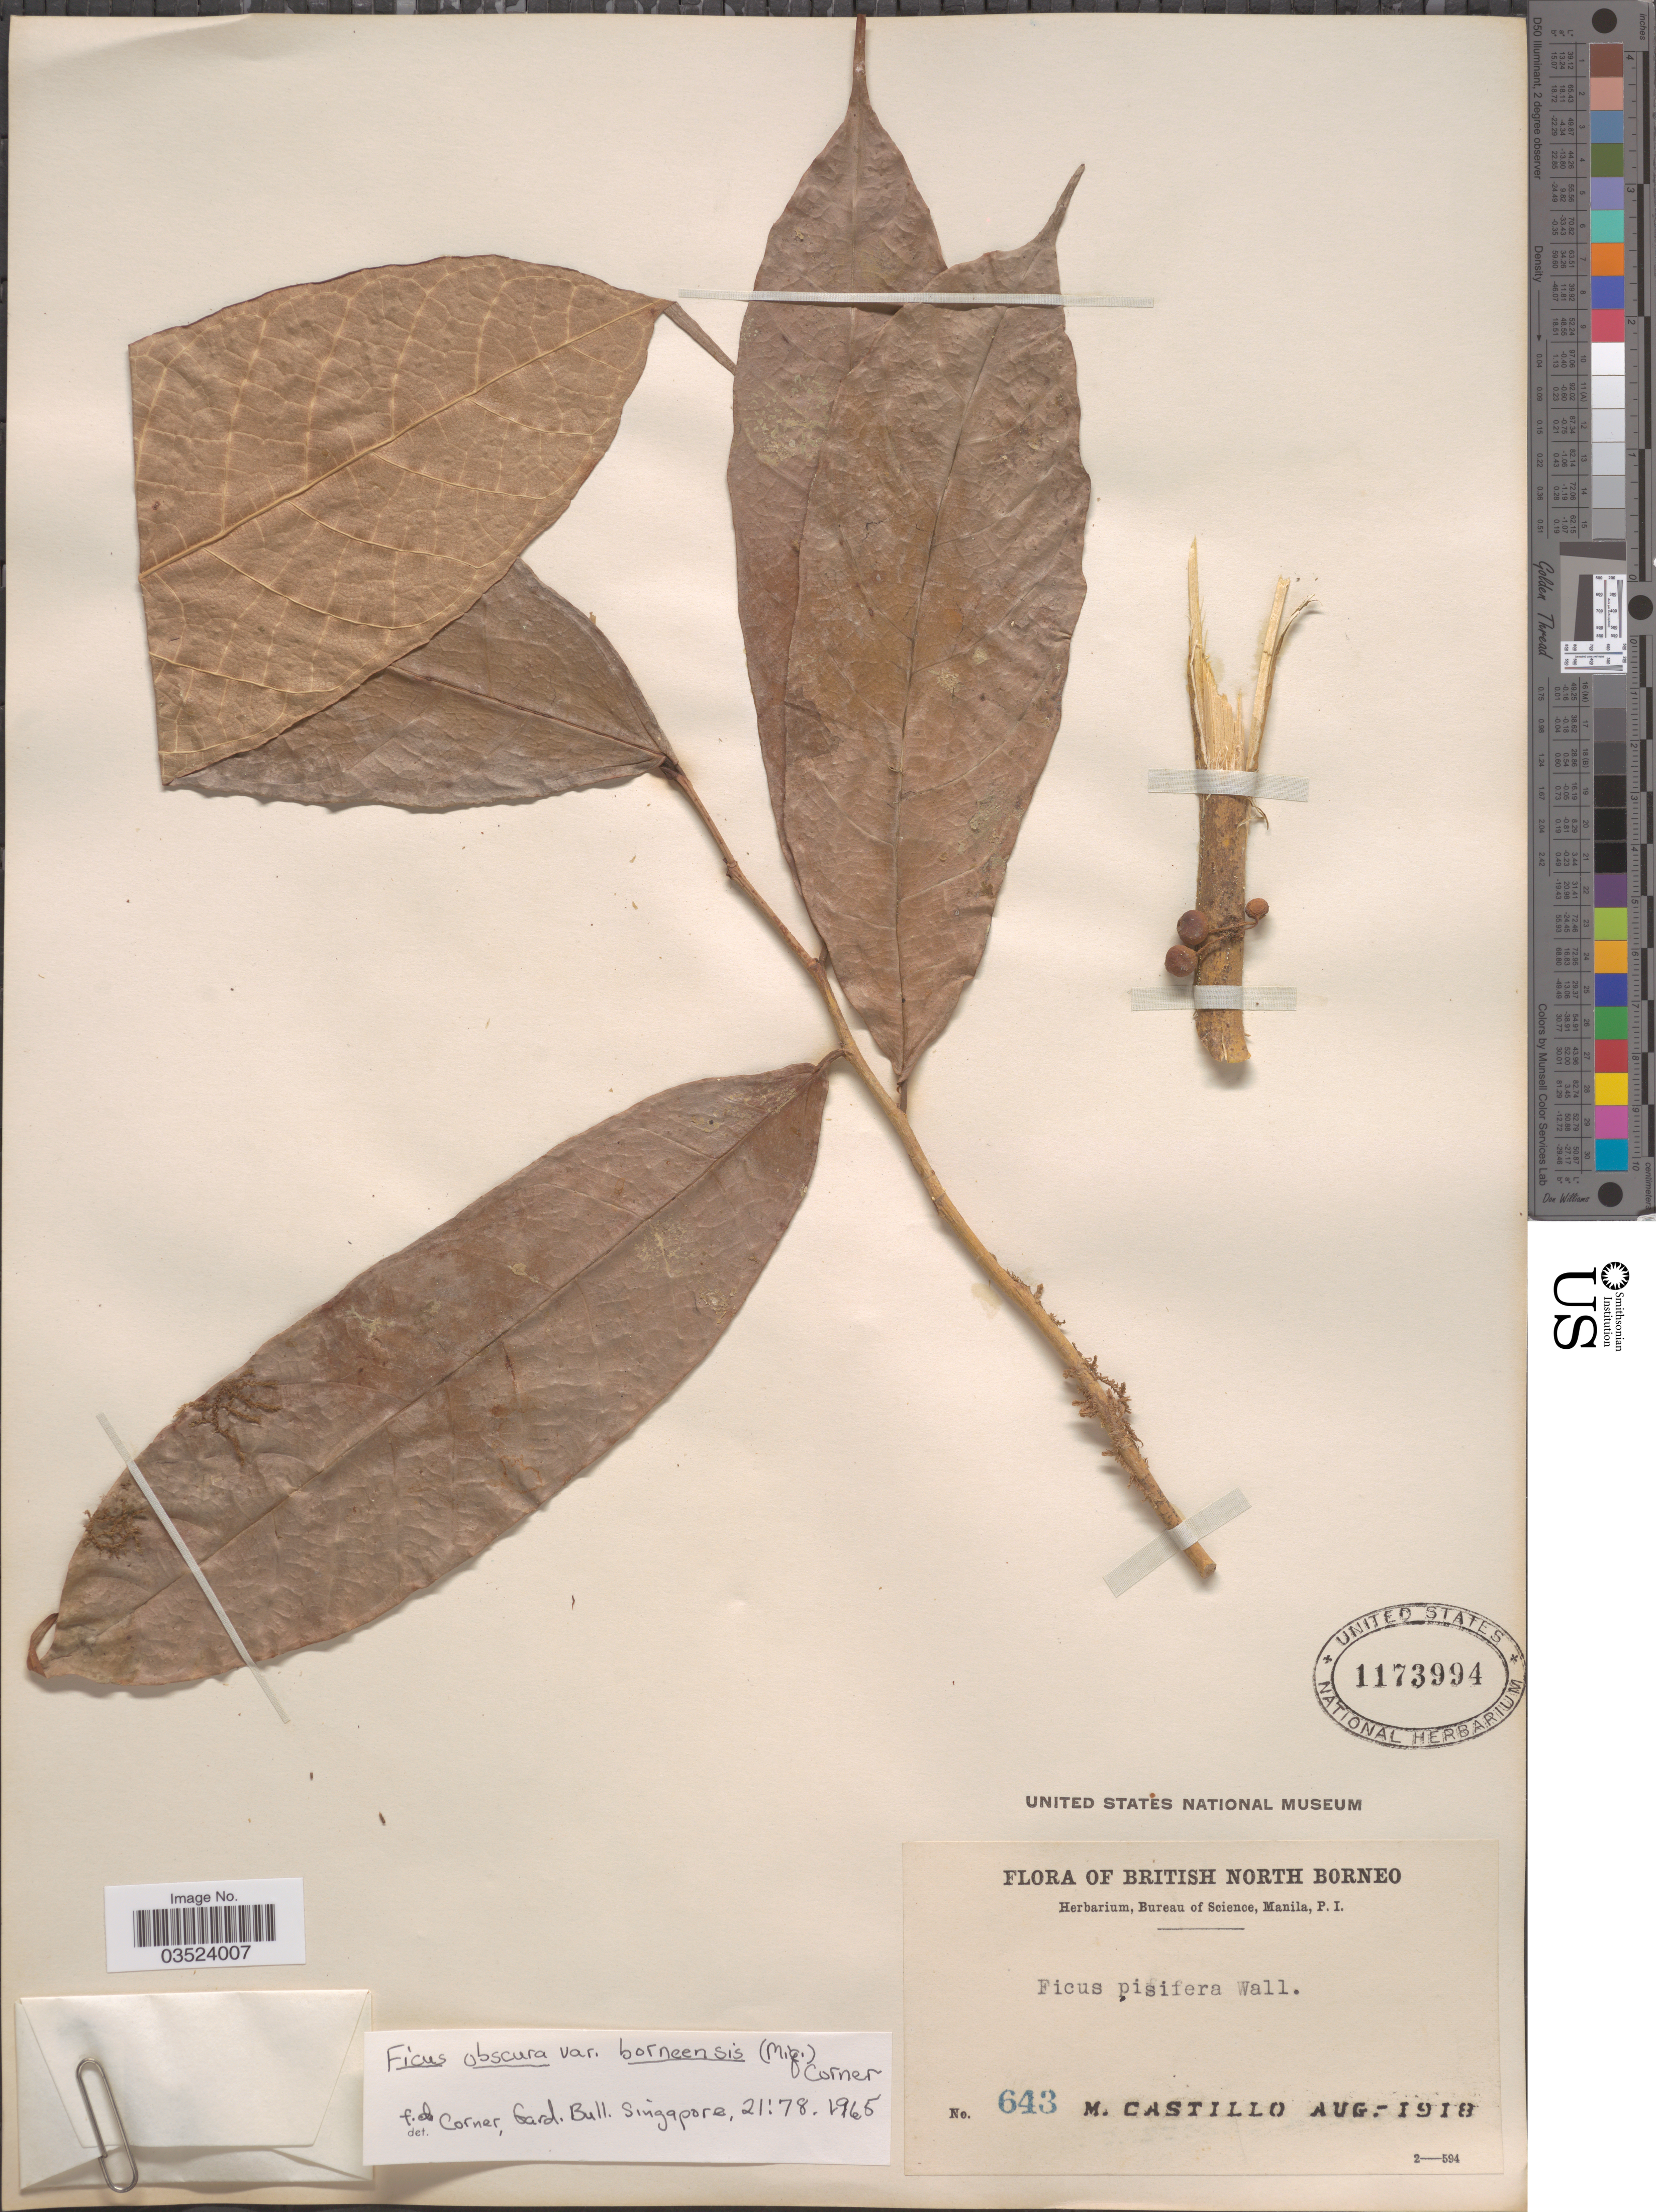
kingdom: Plantae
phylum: Tracheophyta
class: Magnoliopsida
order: Rosales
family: Moraceae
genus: Ficus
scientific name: Ficus obscura var. borneensis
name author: (Miq.) Corner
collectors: M. Castillo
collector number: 643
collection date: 1918-08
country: Malaysia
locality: British North Borneo.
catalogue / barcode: US 1173994